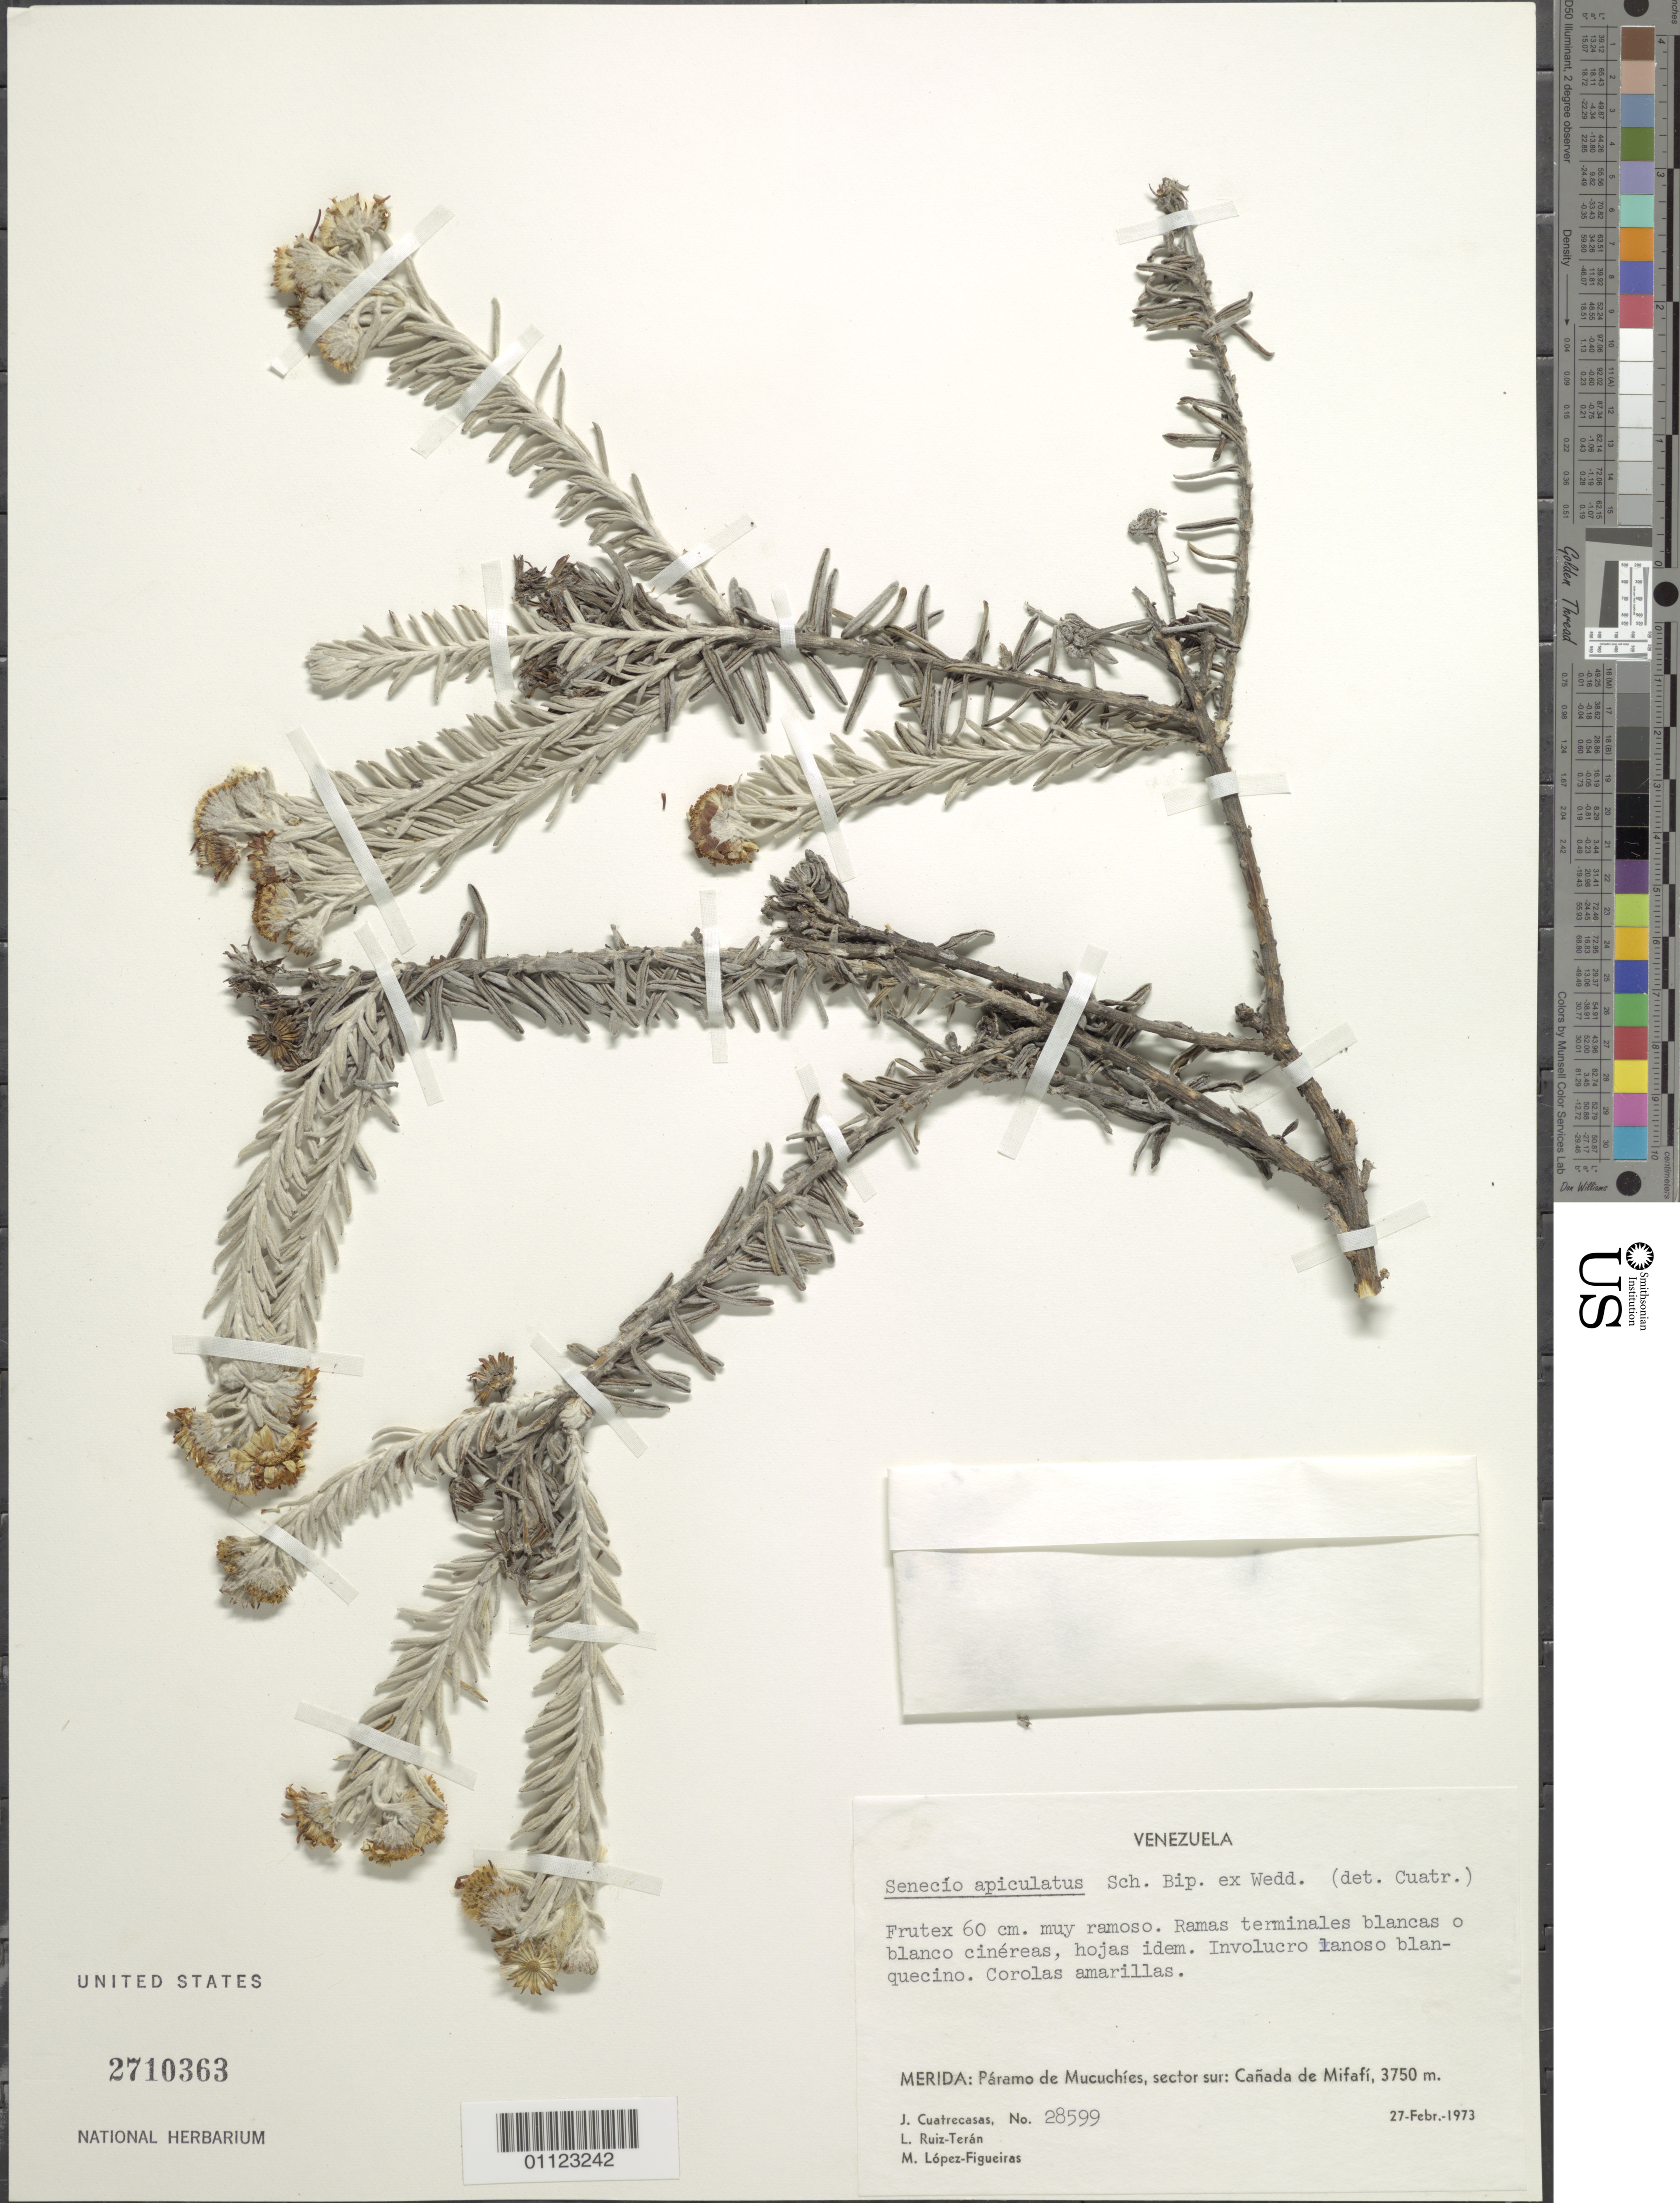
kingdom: Plantae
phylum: Tracheophyta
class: Magnoliopsida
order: Asterales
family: Asteraceae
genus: Pentacalia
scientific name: Pentacalia apiculata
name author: (Sch. Bip. ex Wedd.) Cuatrec.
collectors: J. Cuatrecasas, L. E. Ruíz-Terán & M. López Figueiras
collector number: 28599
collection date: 1973-02-27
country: Venezuela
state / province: Mérida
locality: Páramo de Mucuchíes, secotr sur: Cañada de Mifafí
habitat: Páramo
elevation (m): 3750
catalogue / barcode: US 27100363